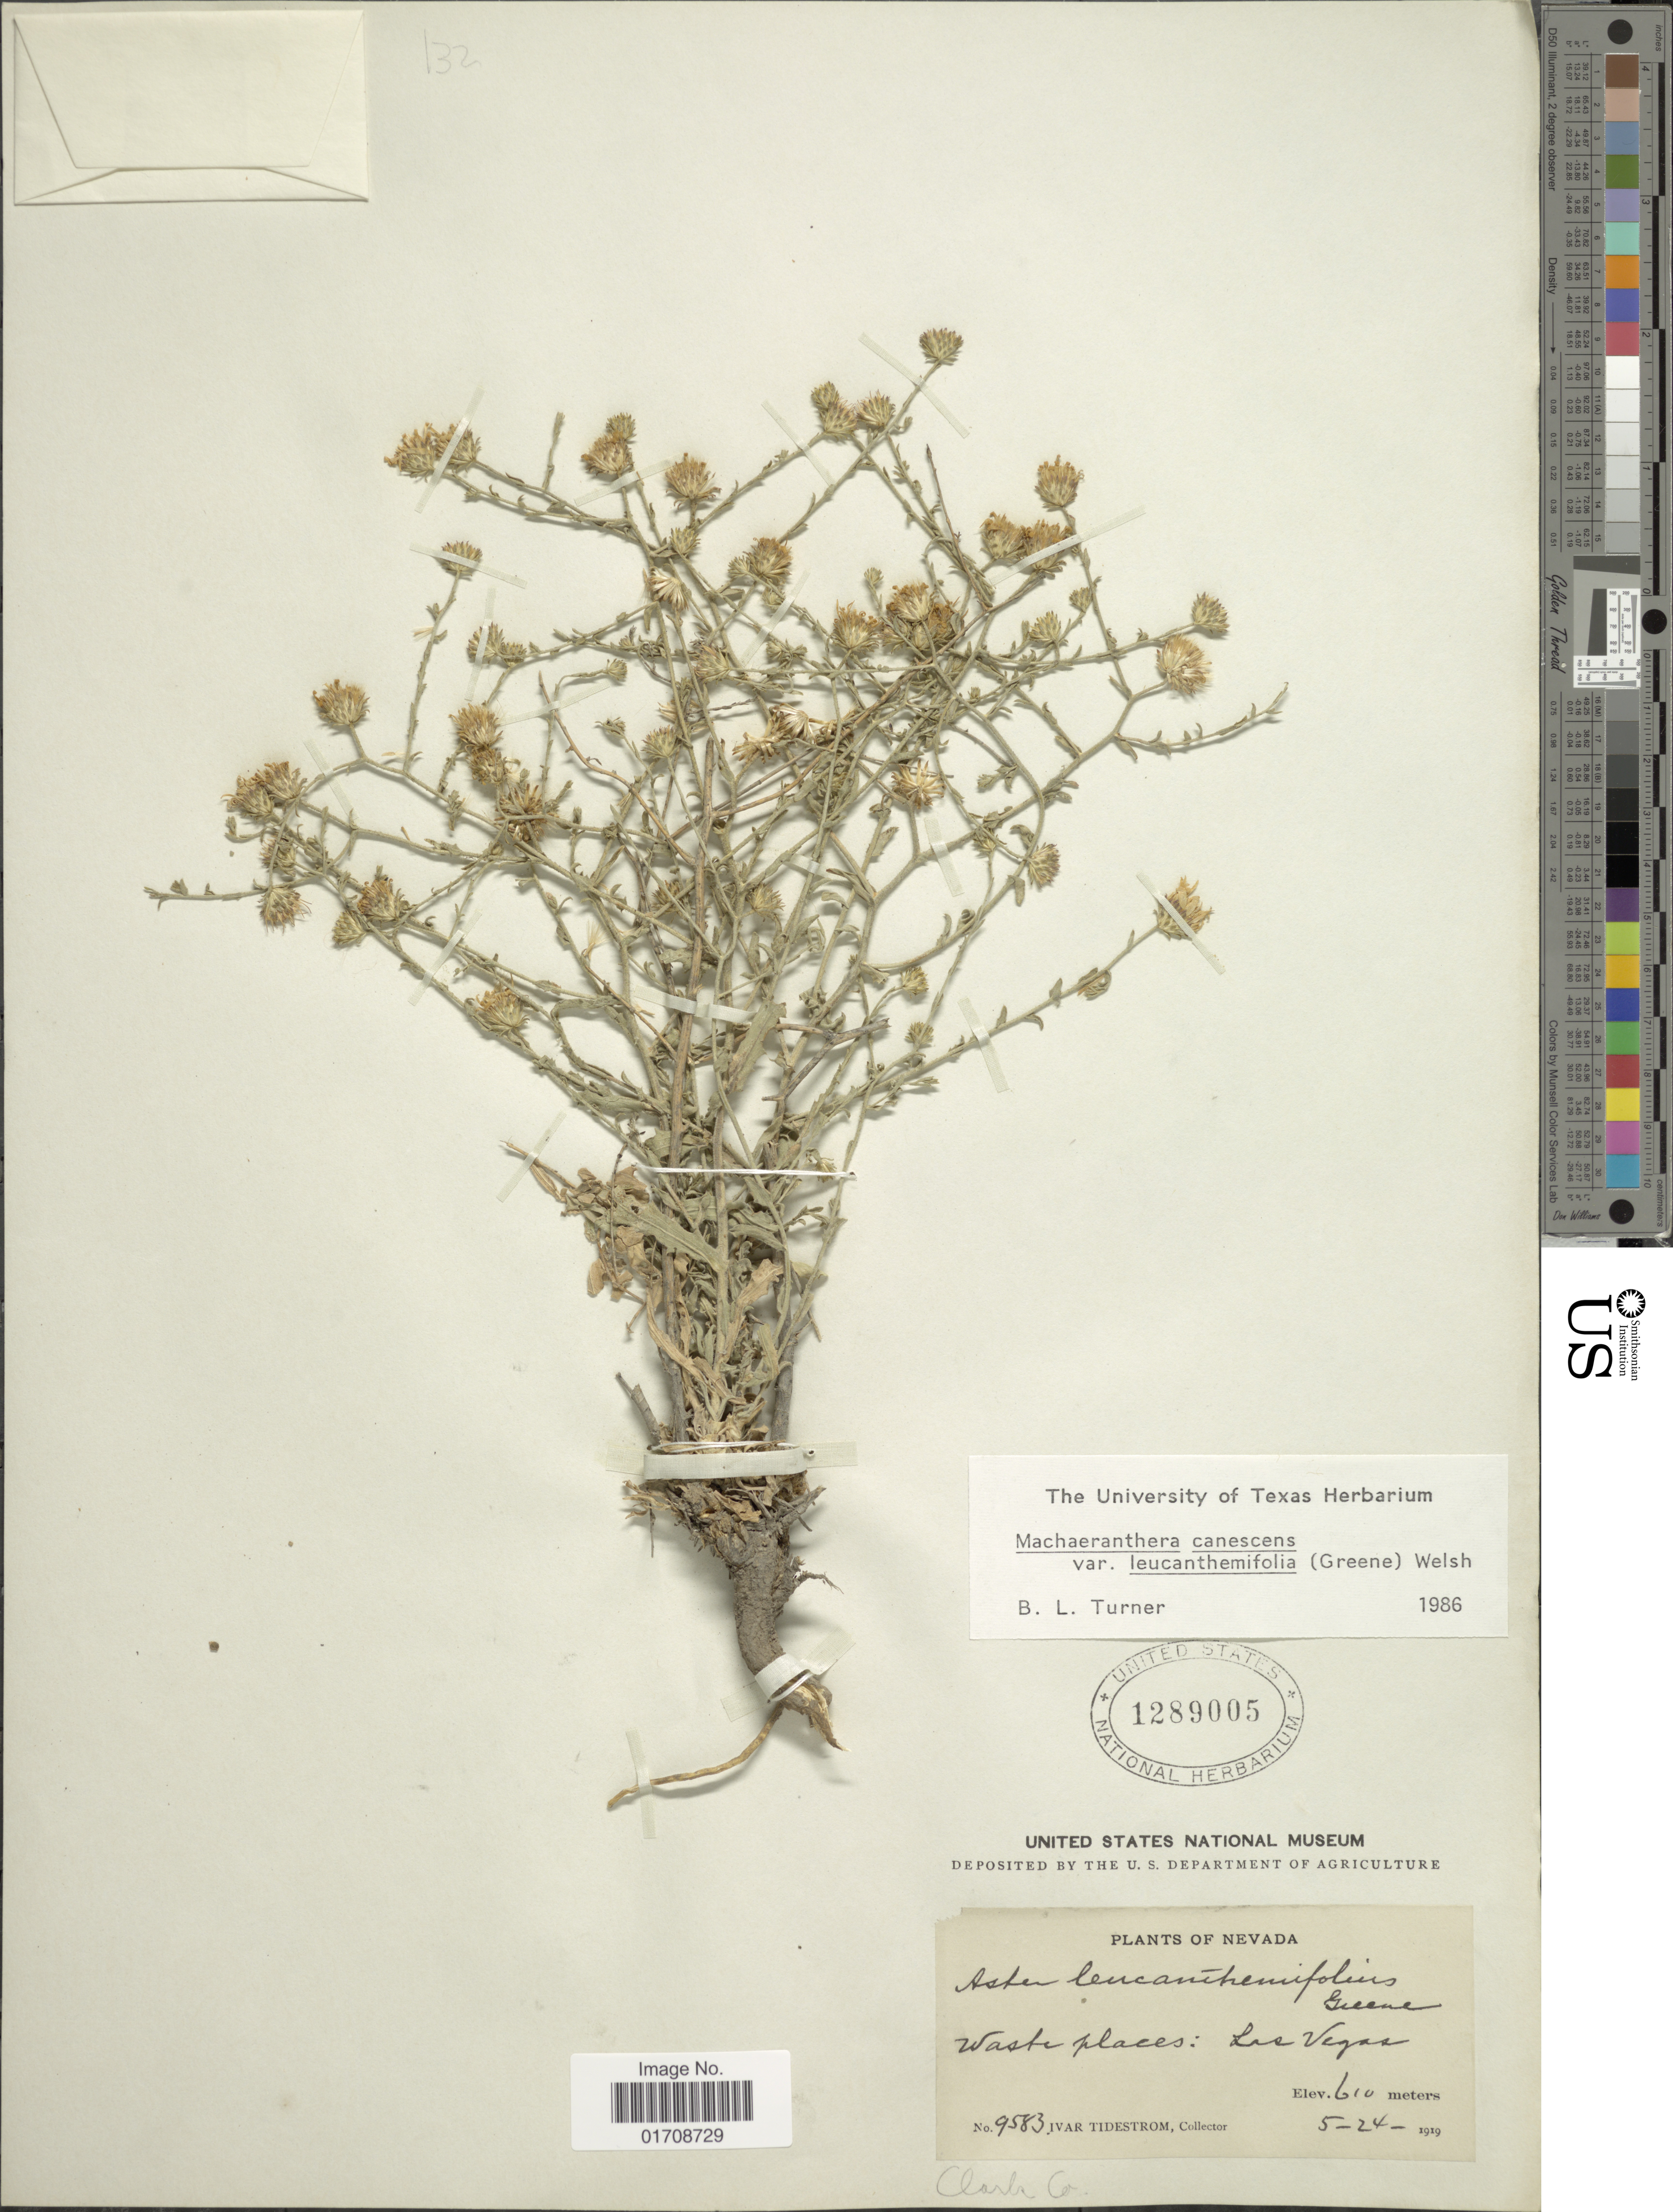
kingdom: Plantae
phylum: Tracheophyta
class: Magnoliopsida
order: Asterales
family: Asteraceae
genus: Machaeranthera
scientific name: Machaeranthera canescens var. leucanthemifolius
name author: (Greene) S.L. Welsh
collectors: I. F. Tidestrom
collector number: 9583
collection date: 1919-05-24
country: United States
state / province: Nevada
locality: Las Vegas, Clark Co.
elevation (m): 610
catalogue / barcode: US 1289005